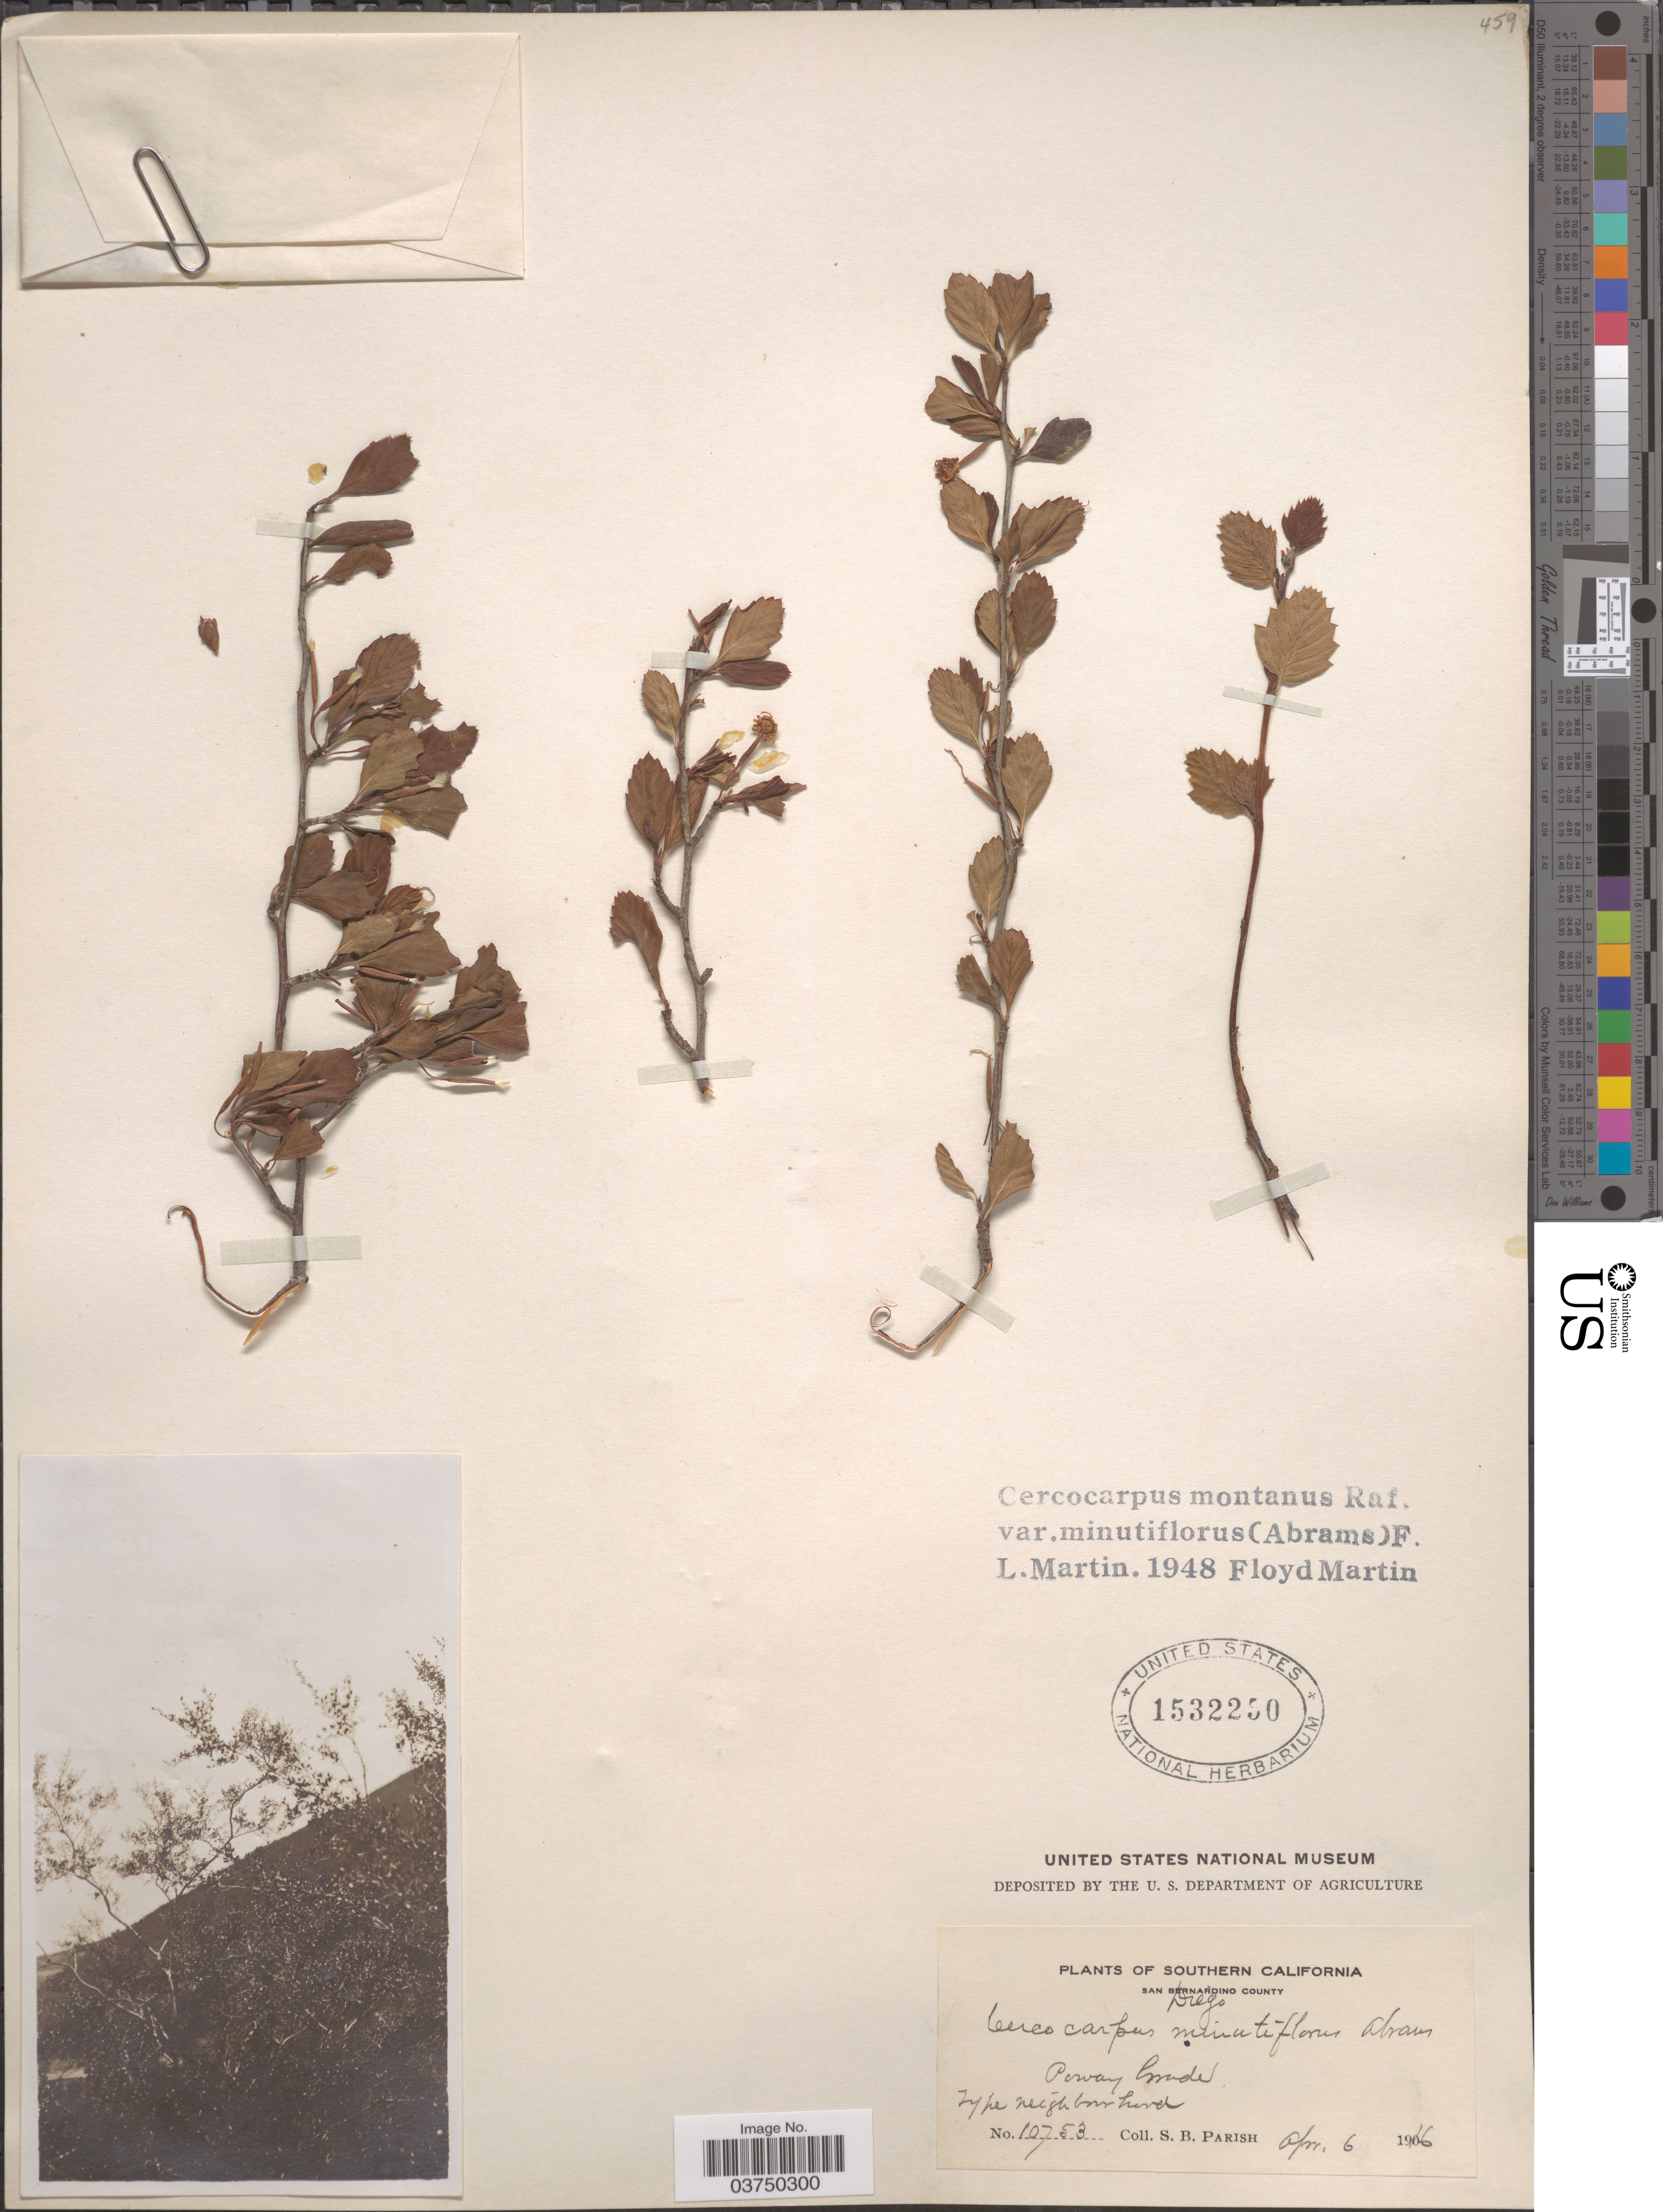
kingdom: Plantae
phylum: Tracheophyta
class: Magnoliopsida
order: Rosales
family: Rosaceae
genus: Cercocarpus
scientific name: Cercocarpus montanus var. minutiflorus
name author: (Abrams) F.L. Martin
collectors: S. B. Parish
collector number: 10753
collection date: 1916-04-06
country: United States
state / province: California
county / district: San Diego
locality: Southern California. San Diego County. Poway Grade.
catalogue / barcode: US 1532250